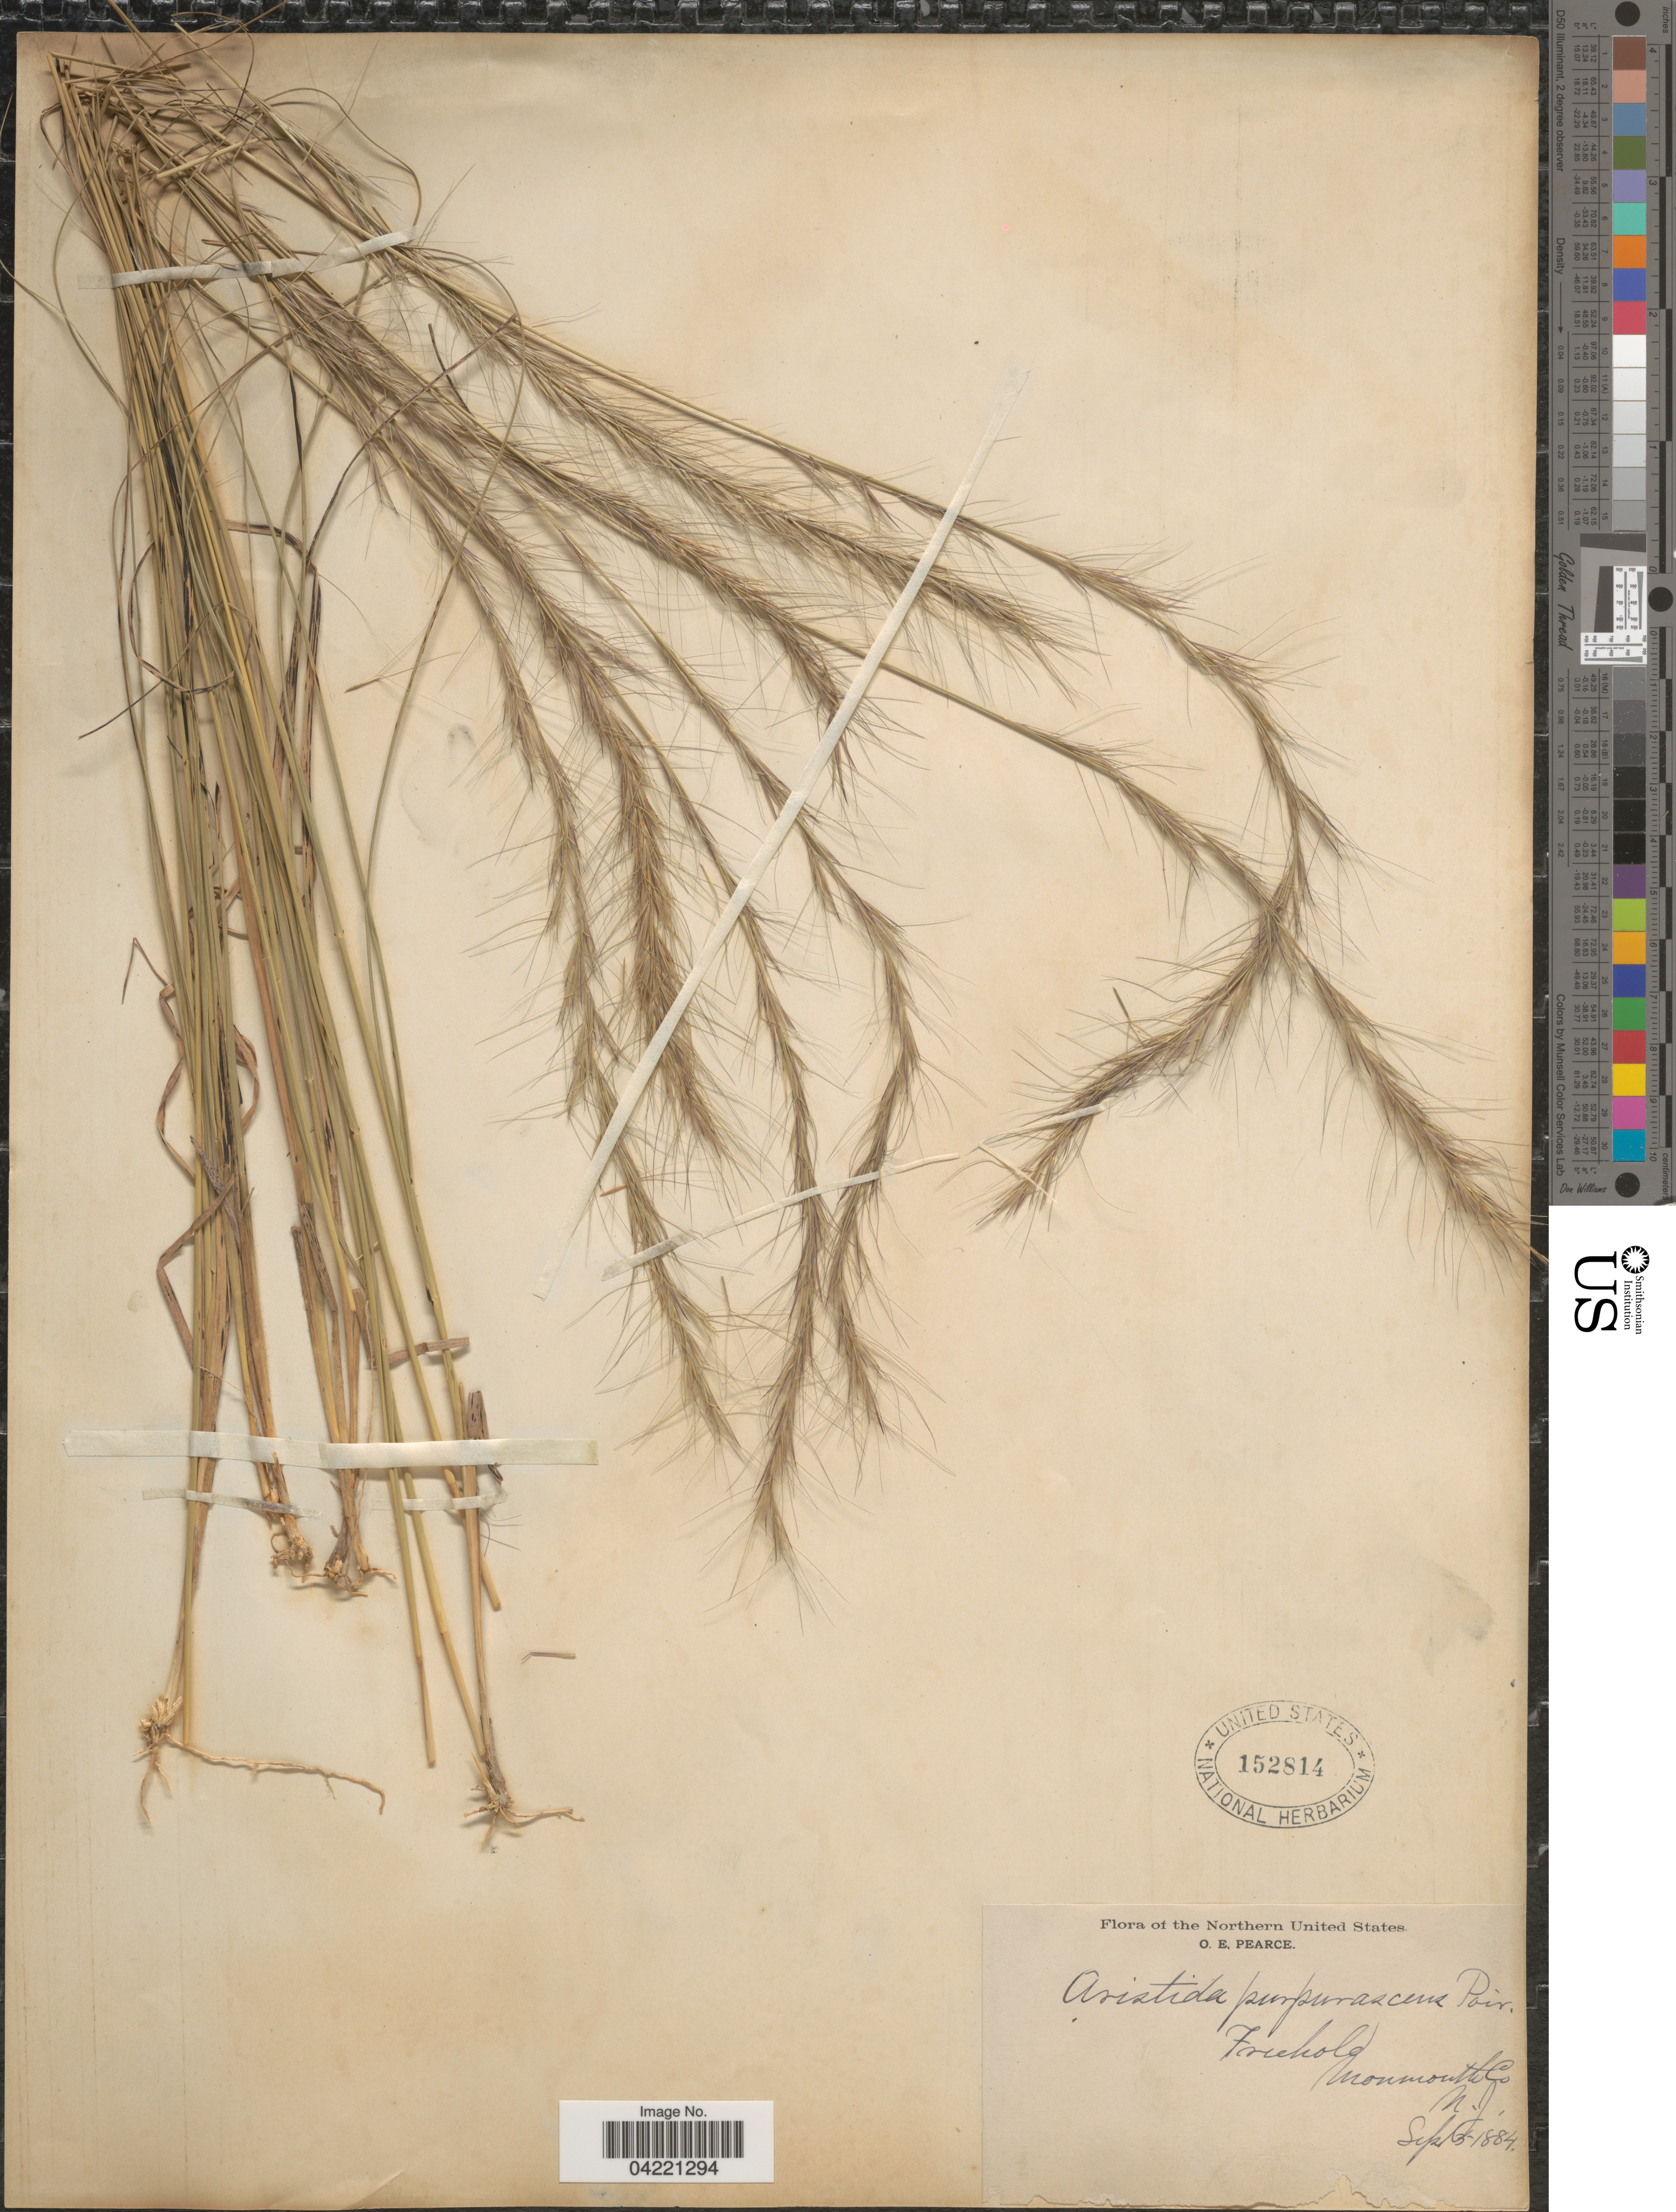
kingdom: Plantae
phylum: Tracheophyta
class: Liliopsida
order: Poales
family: Poaceae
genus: Aristida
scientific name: Aristida purpurascens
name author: Poir.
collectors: O. E. Pearce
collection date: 1884-09-05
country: United States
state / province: New Jersey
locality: Northern United States. Freehold. Monmouth Co.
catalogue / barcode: US 152814